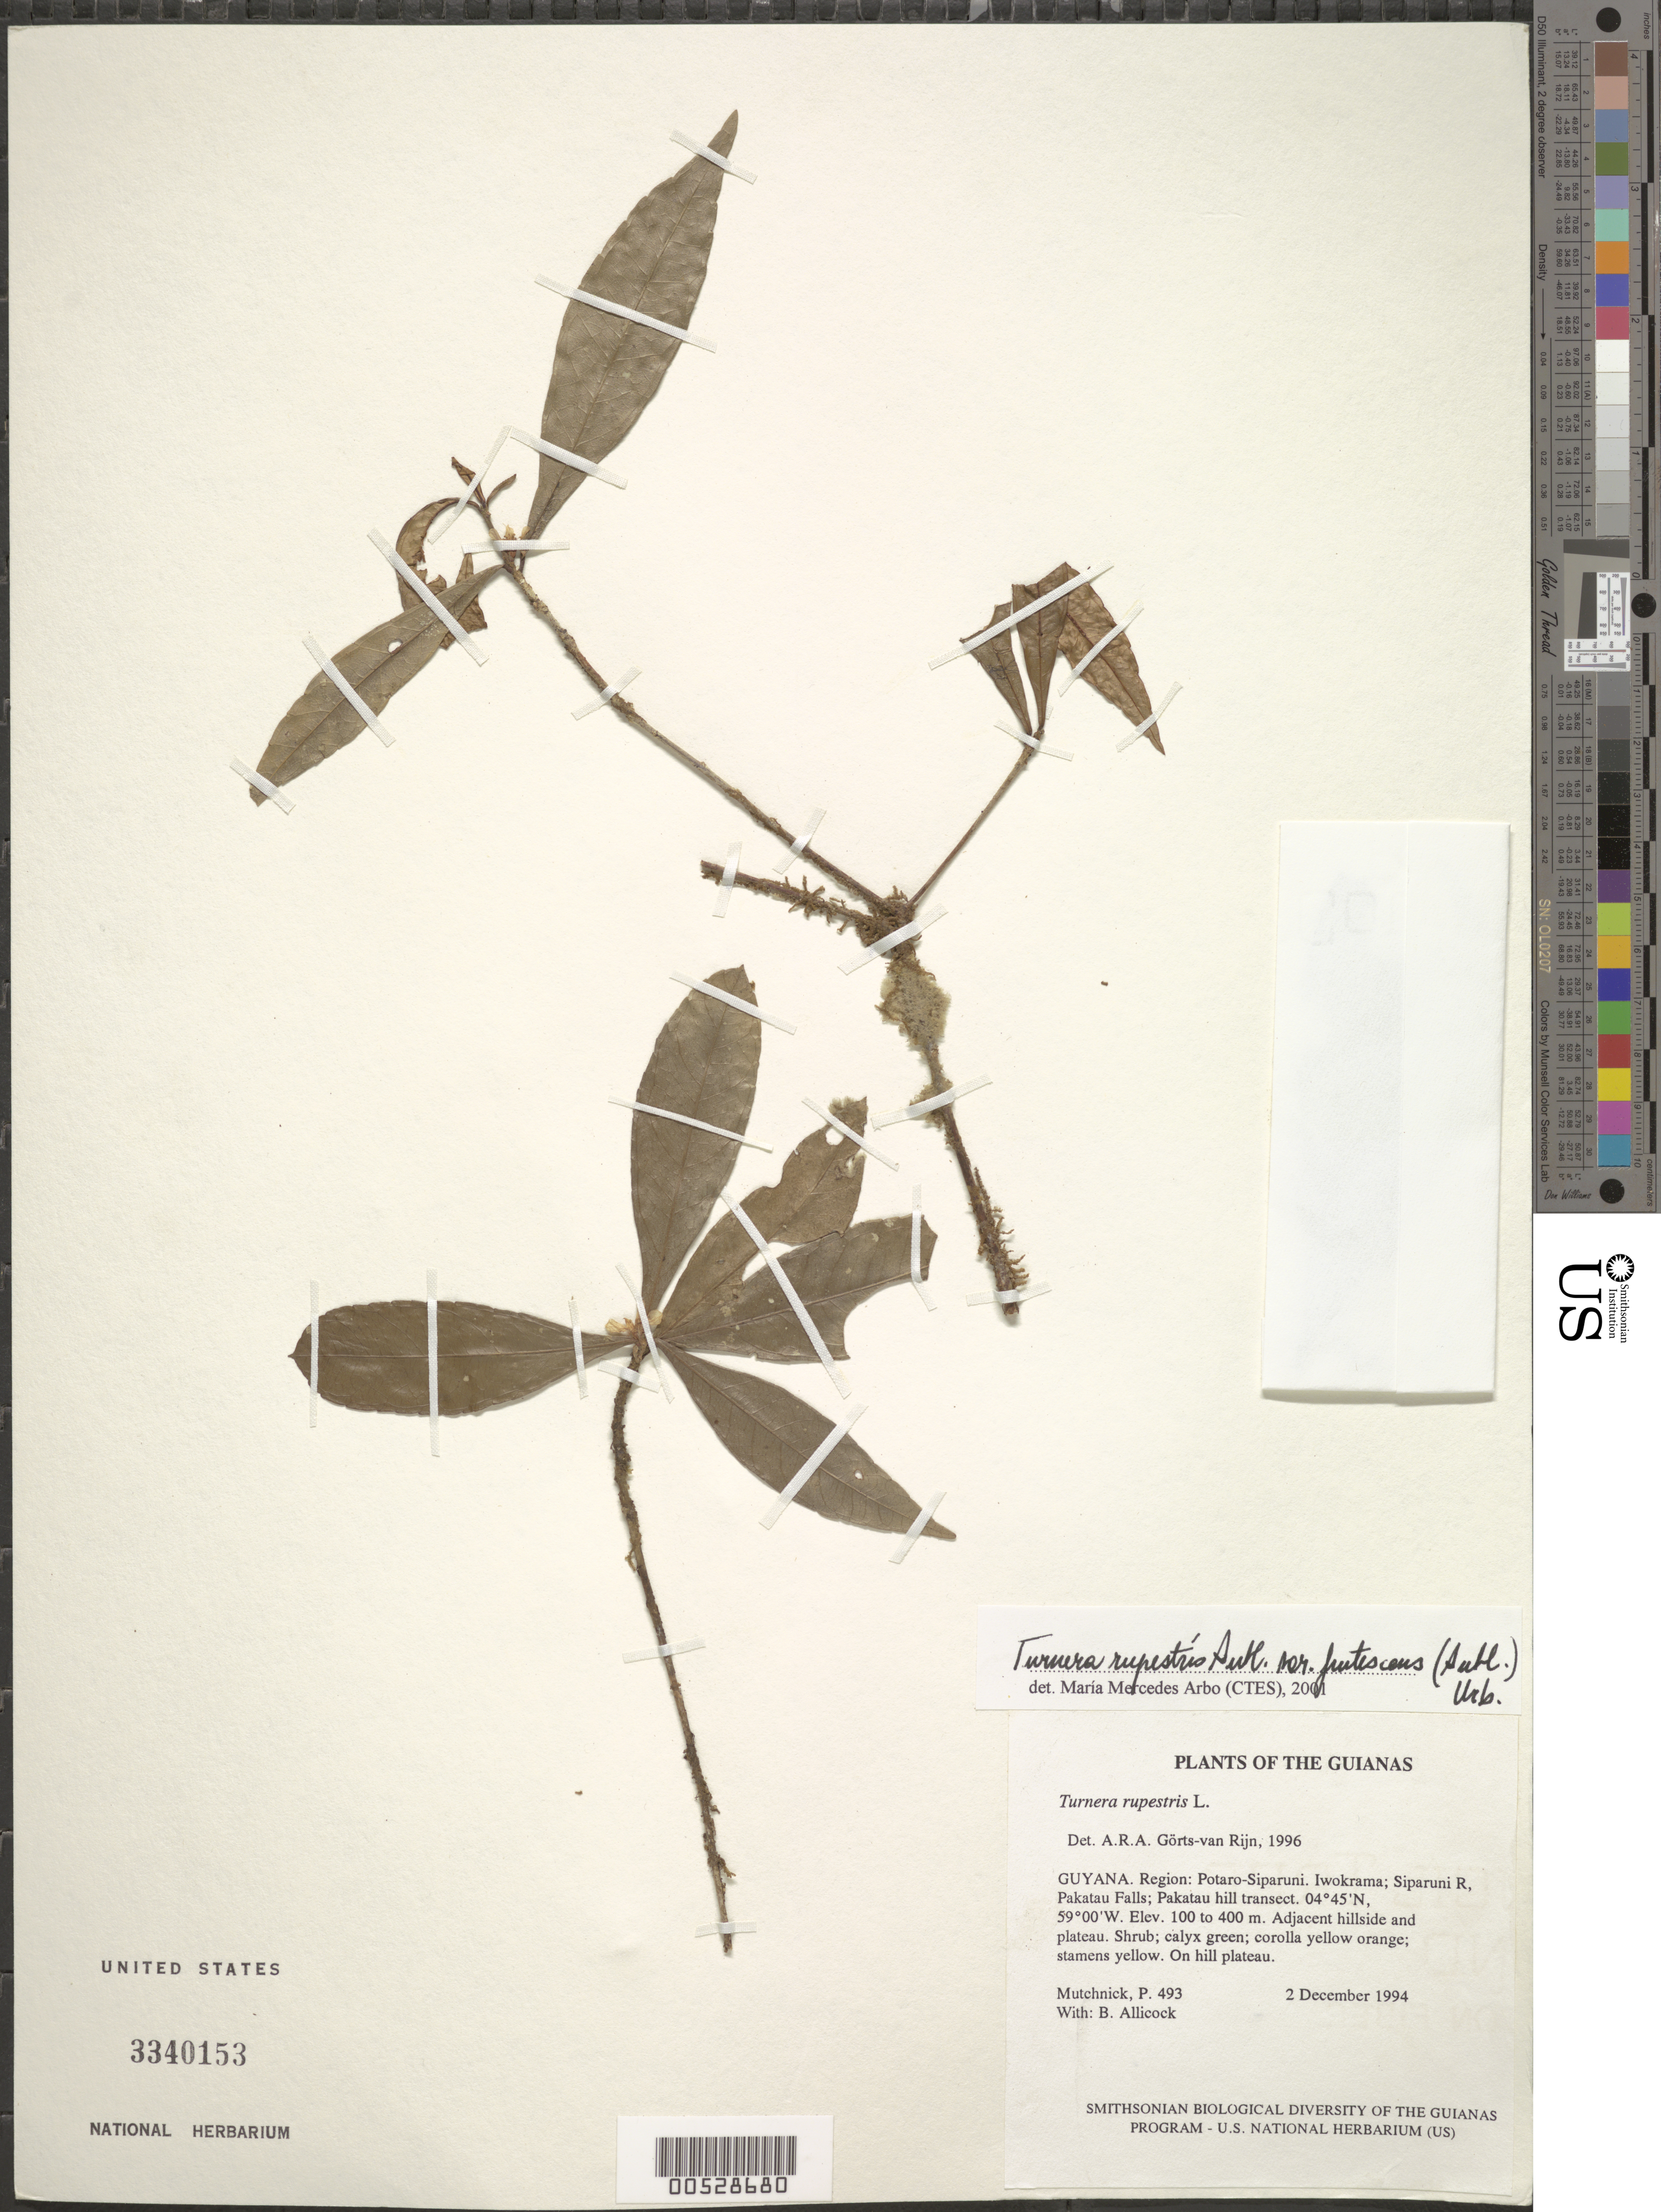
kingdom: Plantae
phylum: Tracheophyta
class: Magnoliopsida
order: Malpighiales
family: Turneraceae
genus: Turnera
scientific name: Turnera rupestris var. frutescens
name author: (Aubl.) Urb.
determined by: Arbo, M. M.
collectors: P. Mutchnick & B. Allicock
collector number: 493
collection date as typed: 2 December 1994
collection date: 1994-12-02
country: Guyana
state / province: Potaro-Siparuni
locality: Iwokrama; Siparuni R, Pakatau Falls; Pakatau hill transect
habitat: Adjacent hillside and plateau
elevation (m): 100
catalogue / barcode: US 3340153